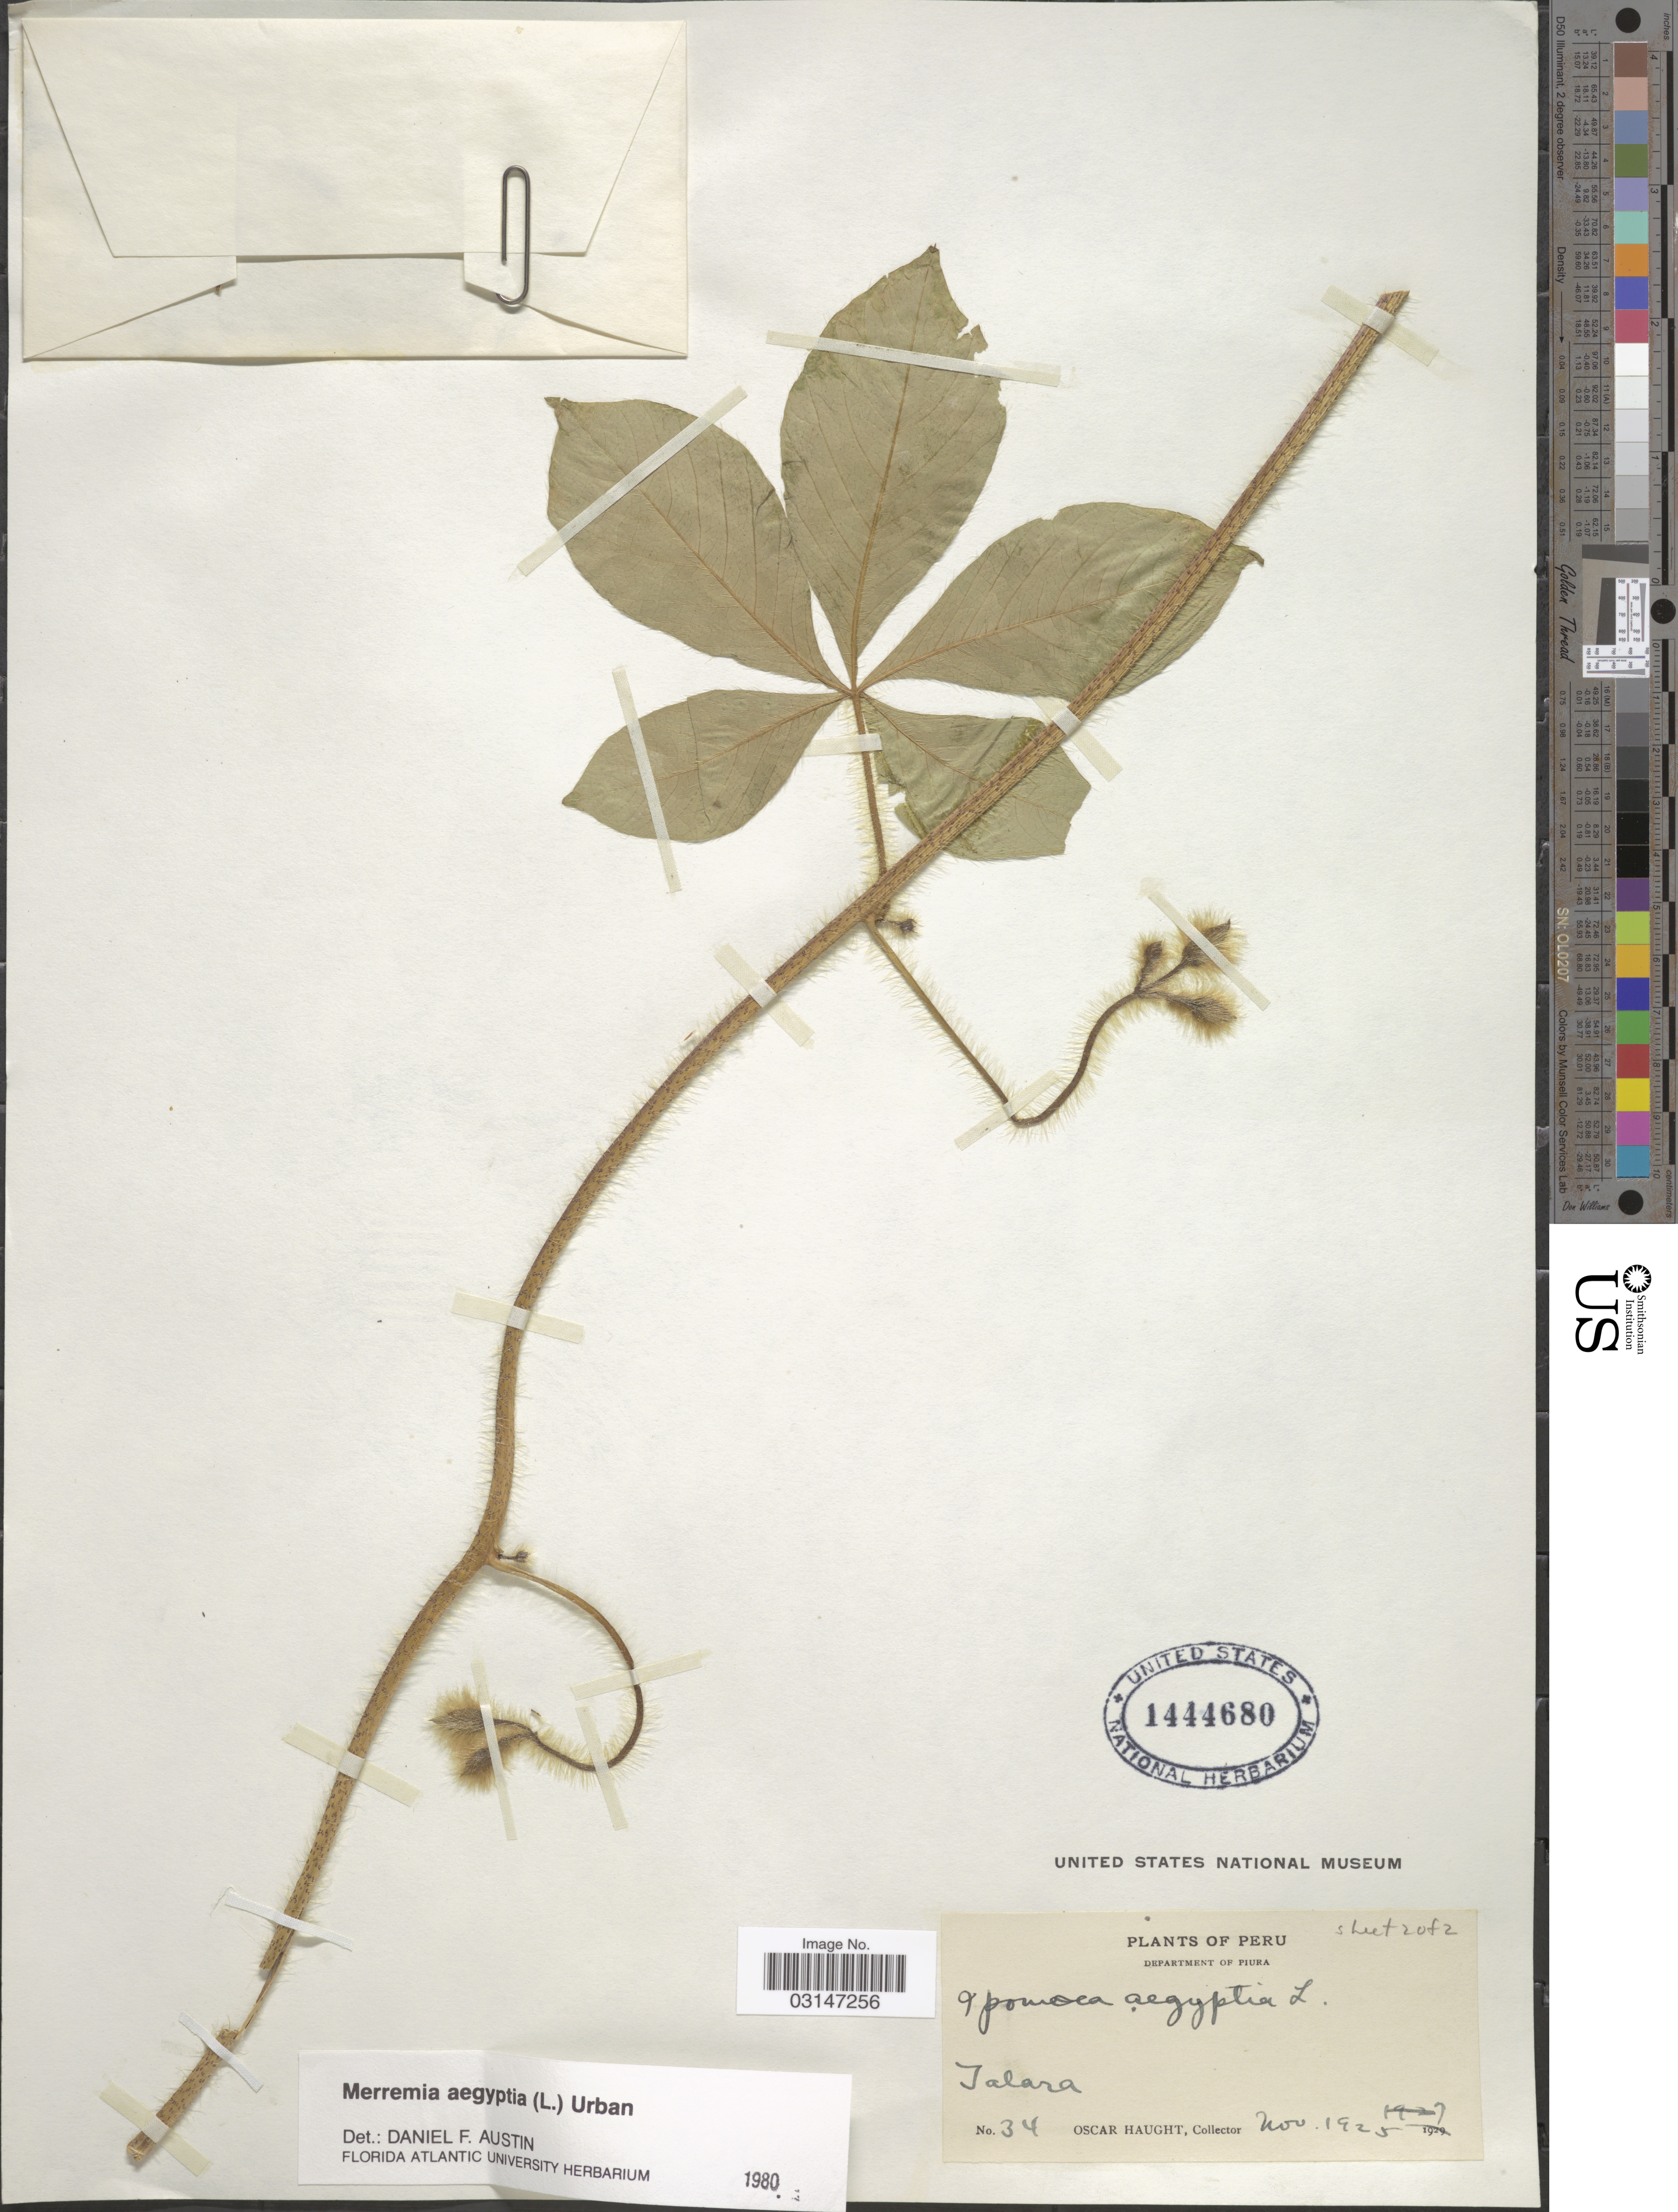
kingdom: Plantae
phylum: Tracheophyta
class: Magnoliopsida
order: Solanales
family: Convolvulaceae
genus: Distimake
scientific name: Distimake aegyptius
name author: (L.) A. R. Simões & Staples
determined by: Strong, Mark T., (BOT), Smithsonian Institution - National Museum of Natural History (UNITED STATES)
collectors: O. L. Haught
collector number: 34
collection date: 1925-11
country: Peru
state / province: Piura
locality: Department of Piura, Talara.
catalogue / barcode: US 1444680